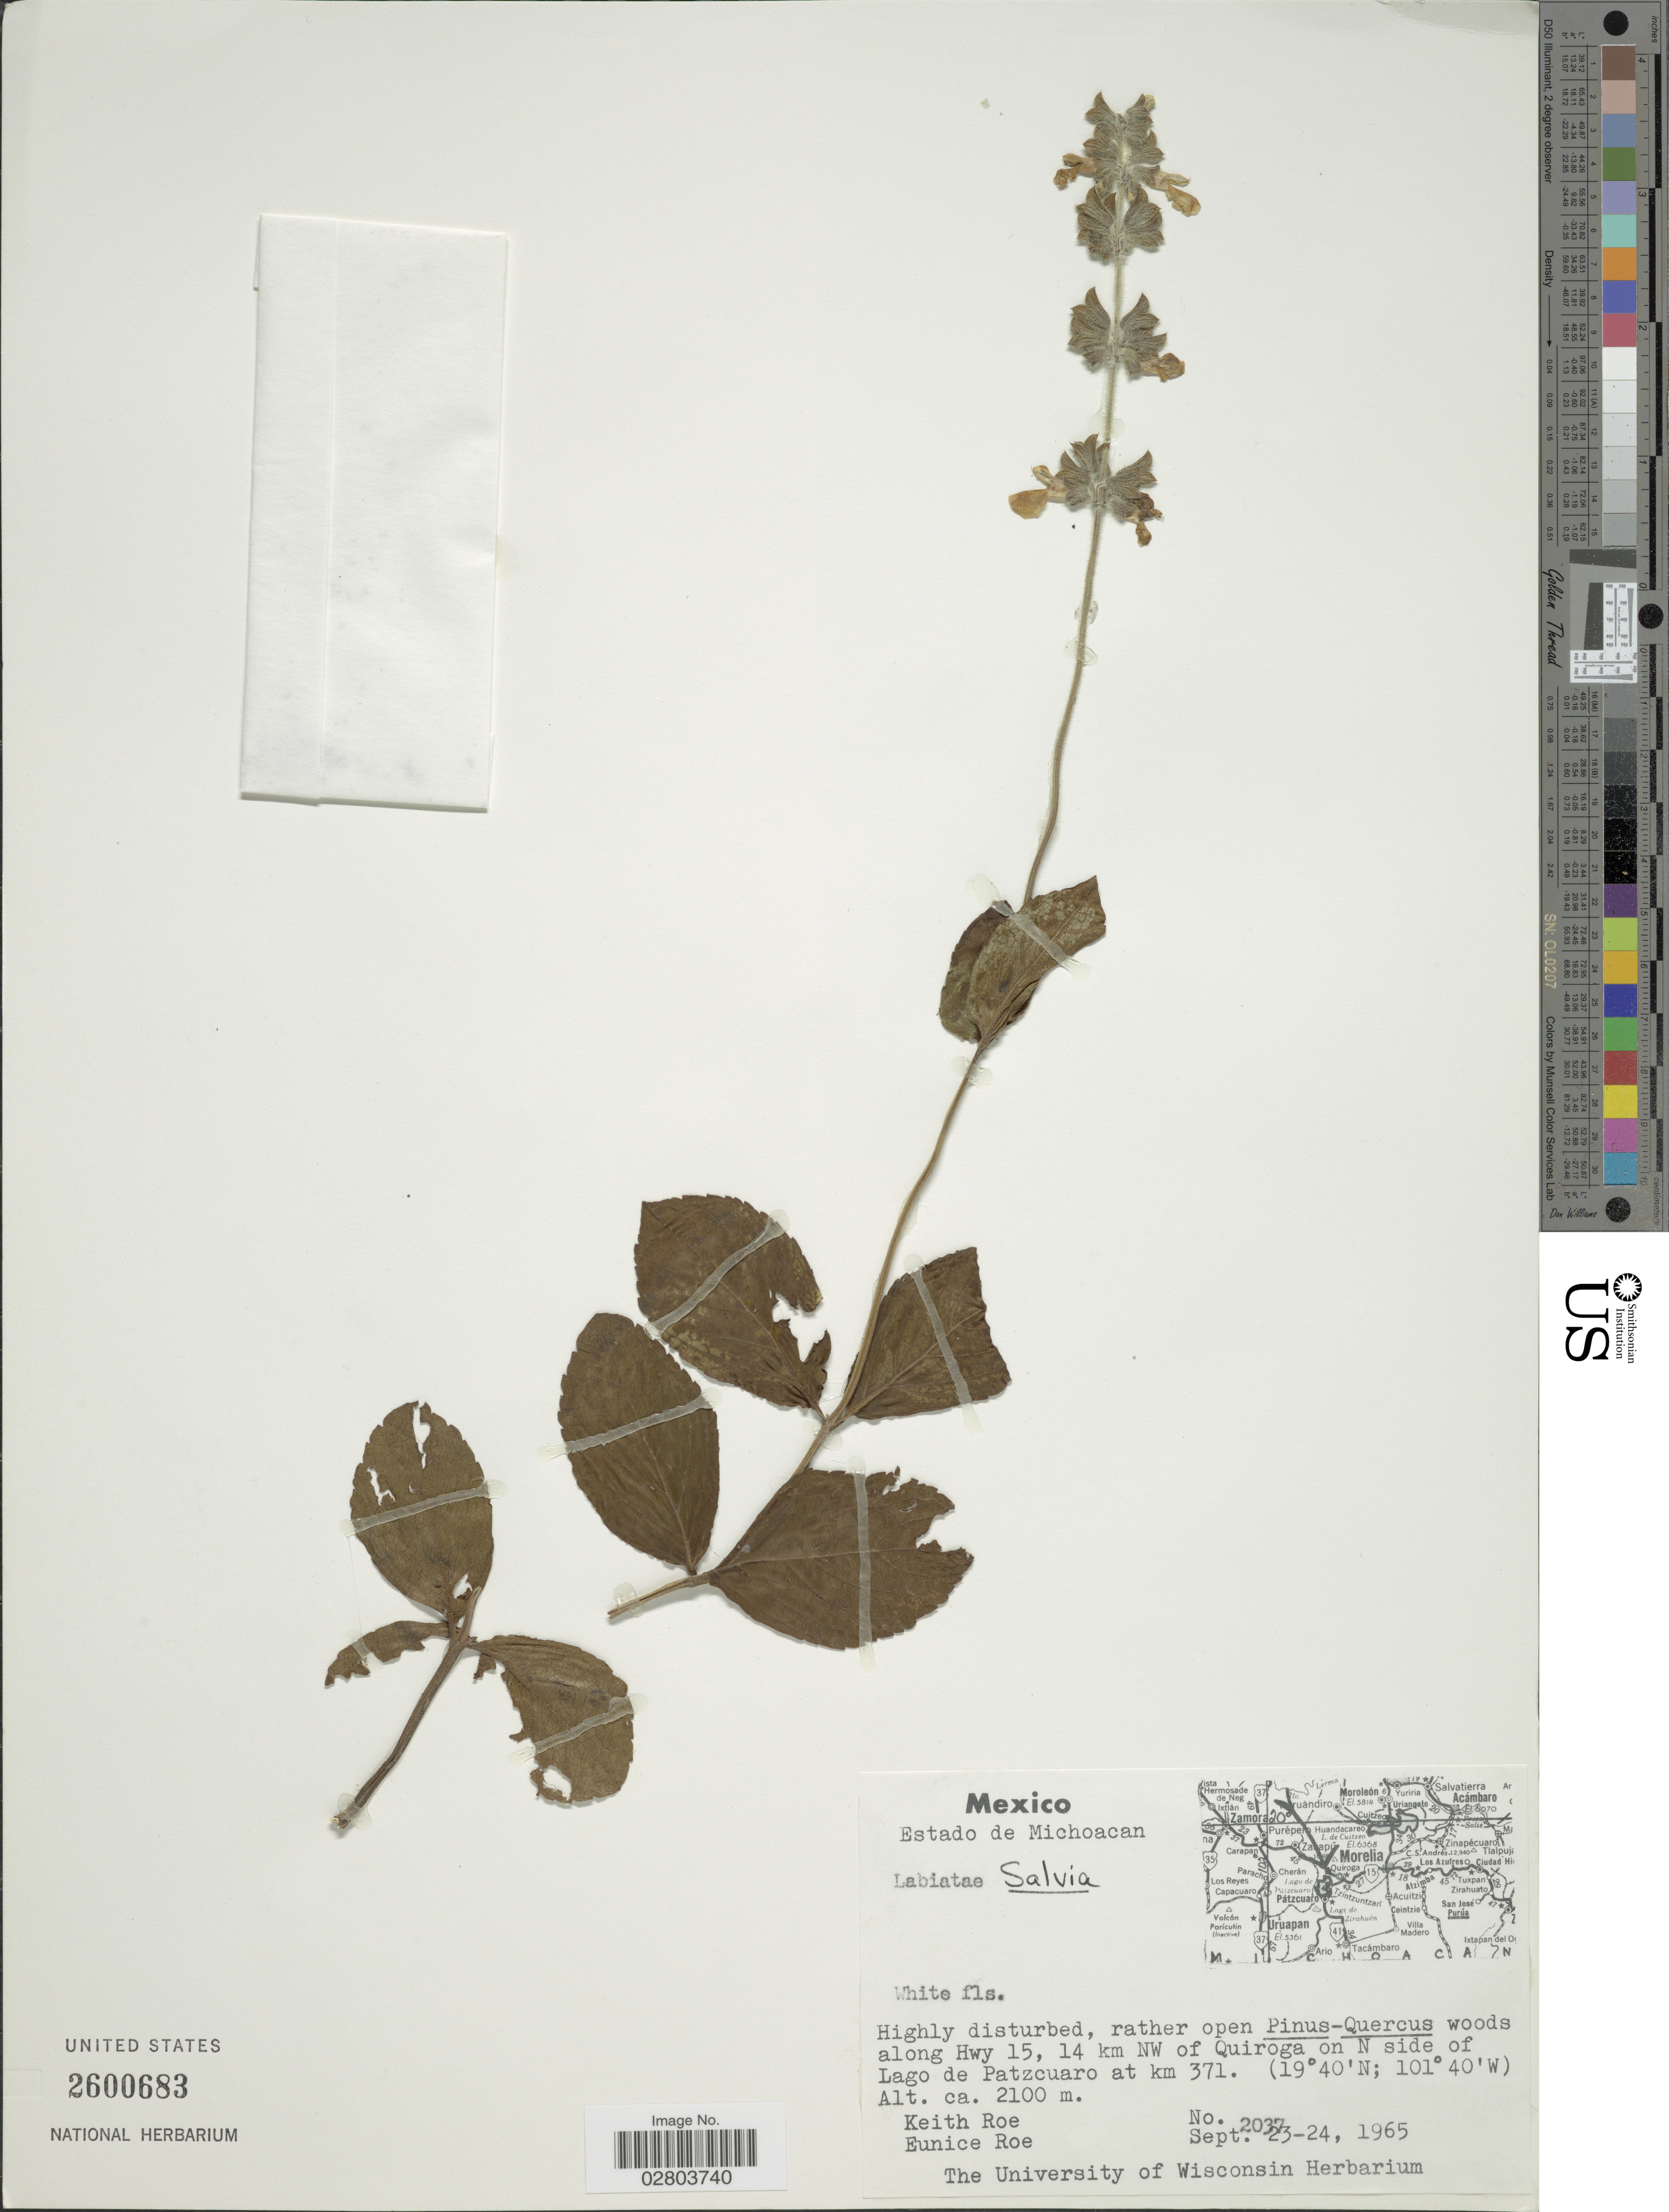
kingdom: Plantae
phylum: Tracheophyta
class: Magnoliopsida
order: Lamiales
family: Lamiaceae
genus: Salvia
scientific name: Salvia sp.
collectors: K. E. Roe & E. Roe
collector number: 2037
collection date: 1965-09-23/1965-09-24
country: Mexico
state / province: Michoacán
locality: Estado de Michoacan. Rather open Pinus-Quercus woods along Hwy 15, 14 km NW of Quitoga on N side of Lago de Patzcuaro at km 371.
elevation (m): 2100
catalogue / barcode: US 2600683